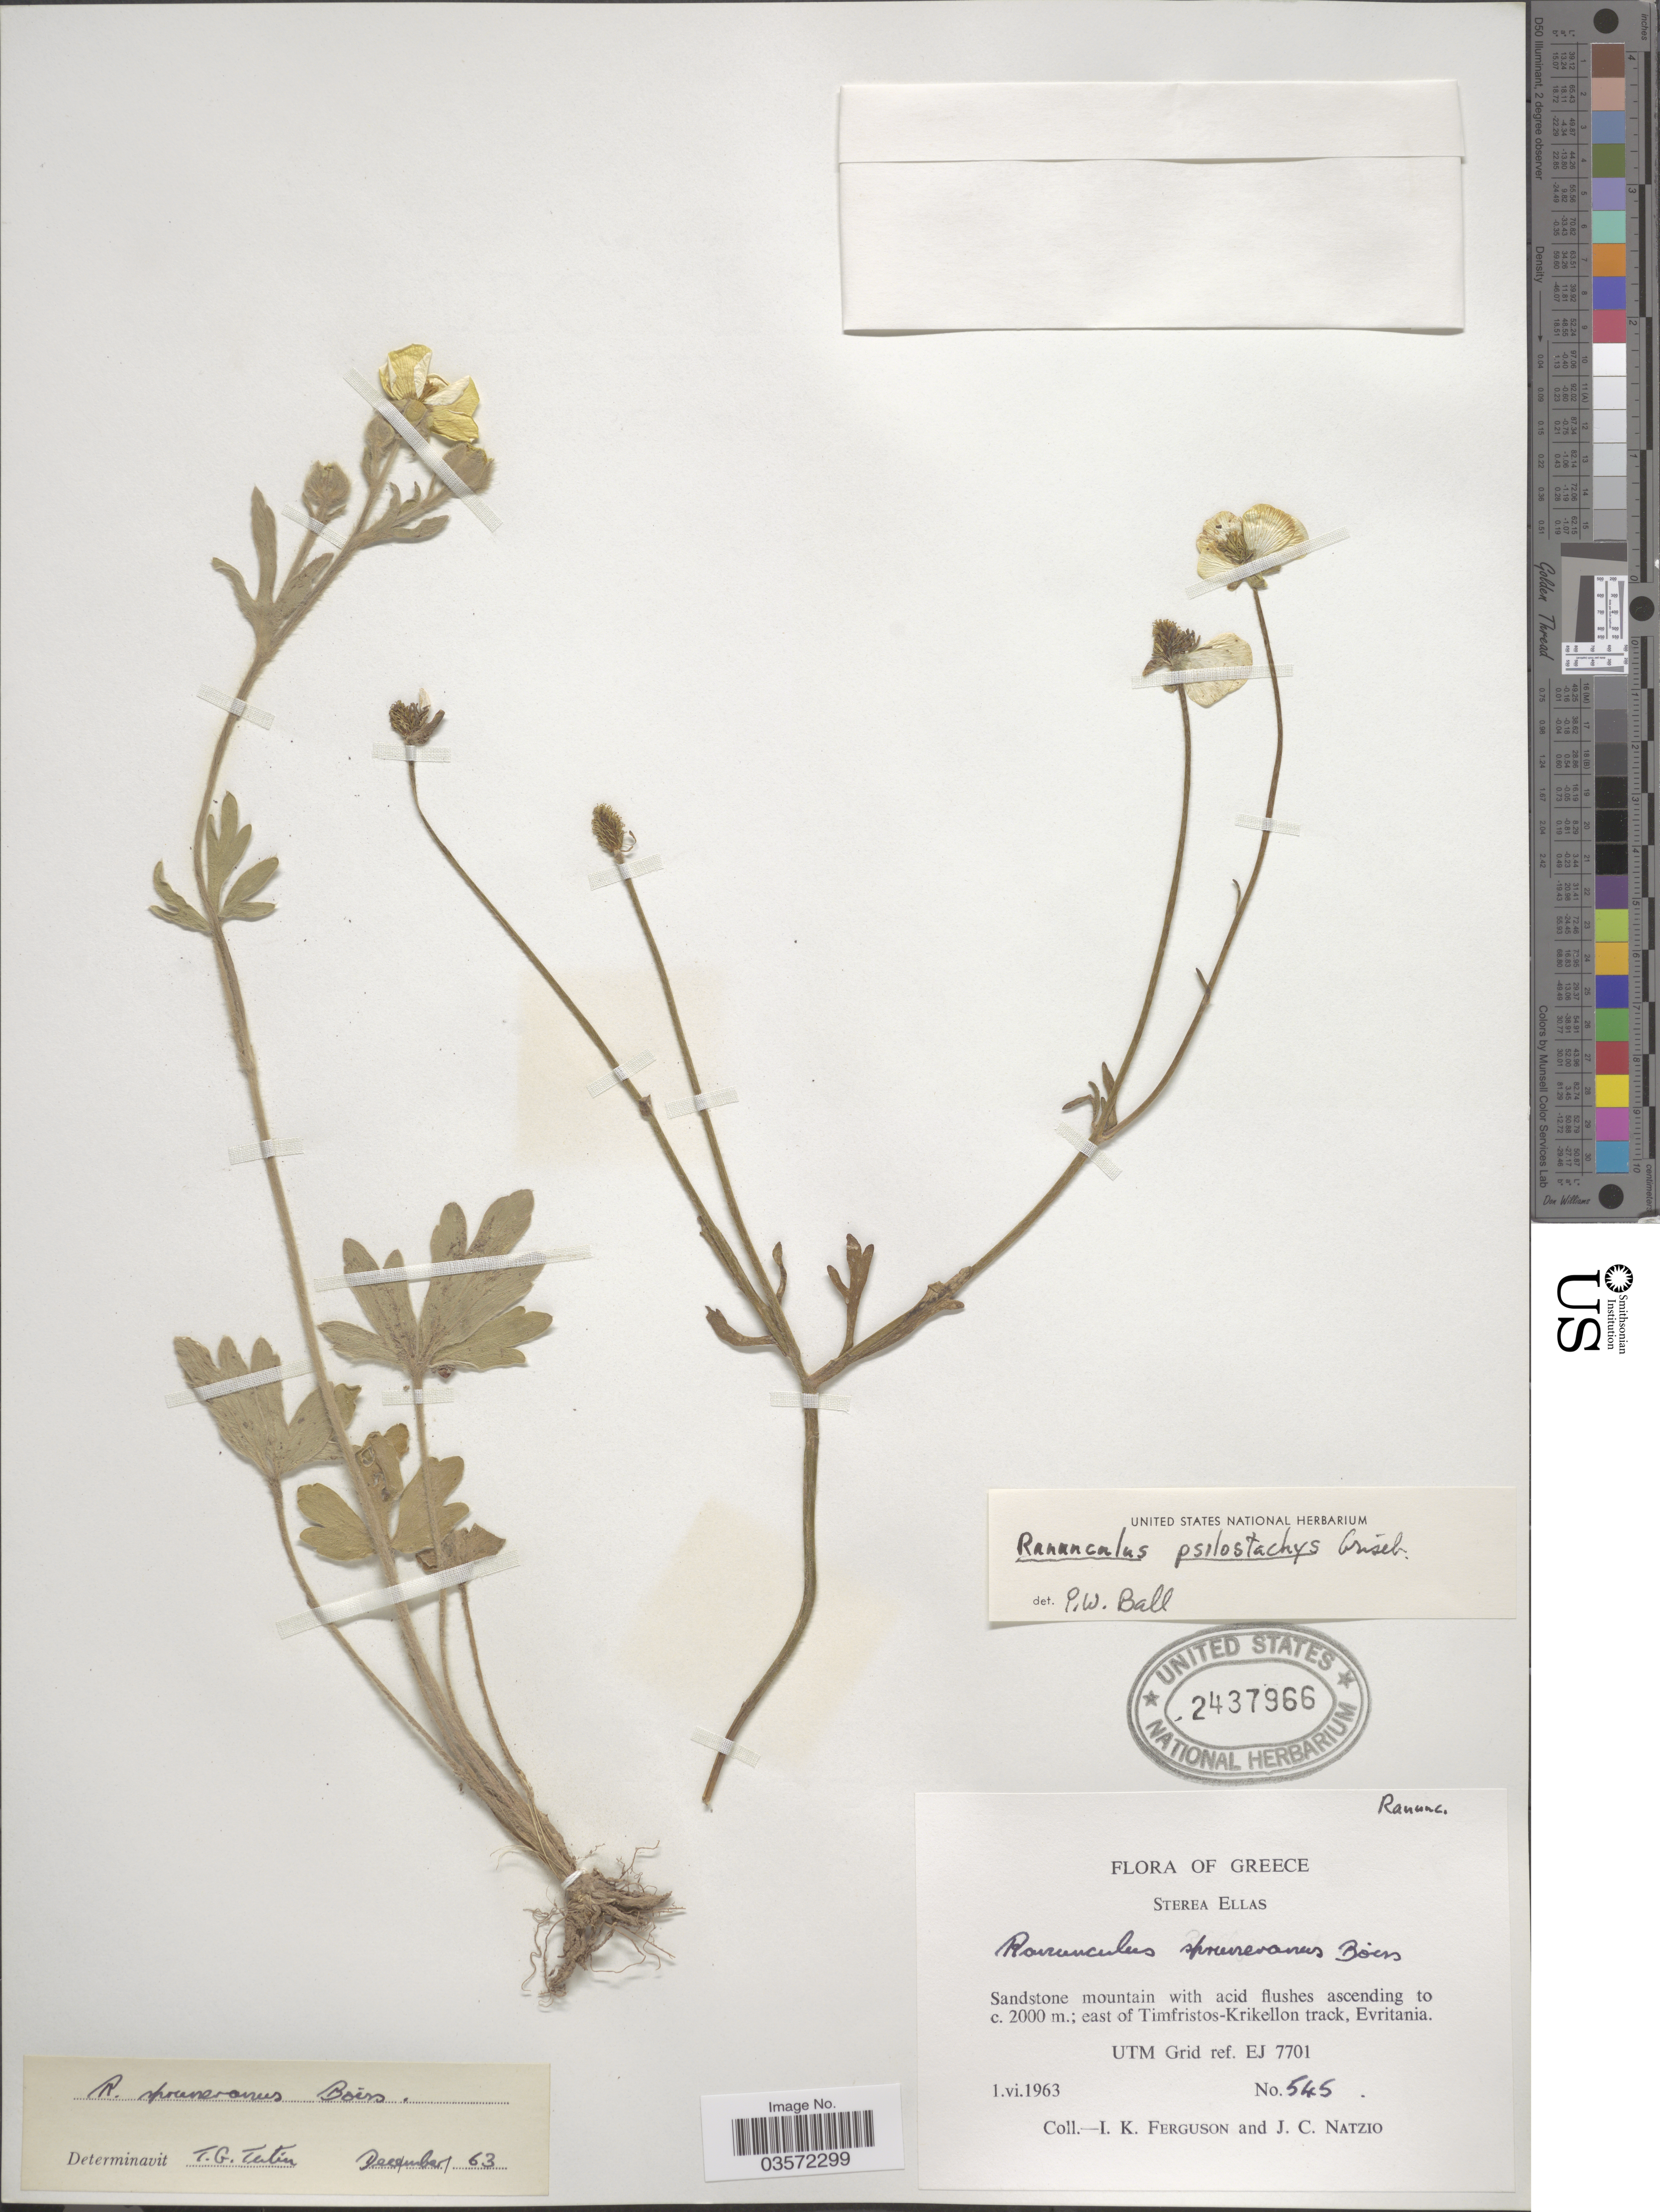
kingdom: Plantae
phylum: Tracheophyta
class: Magnoliopsida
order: Ranunculales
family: Ranunculaceae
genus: Ranunculus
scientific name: Ranunculus sprunerianus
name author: Boiss.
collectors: I. K. Ferguson & J. Natzio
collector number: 545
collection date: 1963-06-01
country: Greece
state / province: Central Greece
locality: Sterea Ellas. East of Timfristos-Krikellon track, Evritania. UTM Grid ref. EJ 7701.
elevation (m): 2000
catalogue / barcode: US 2437966